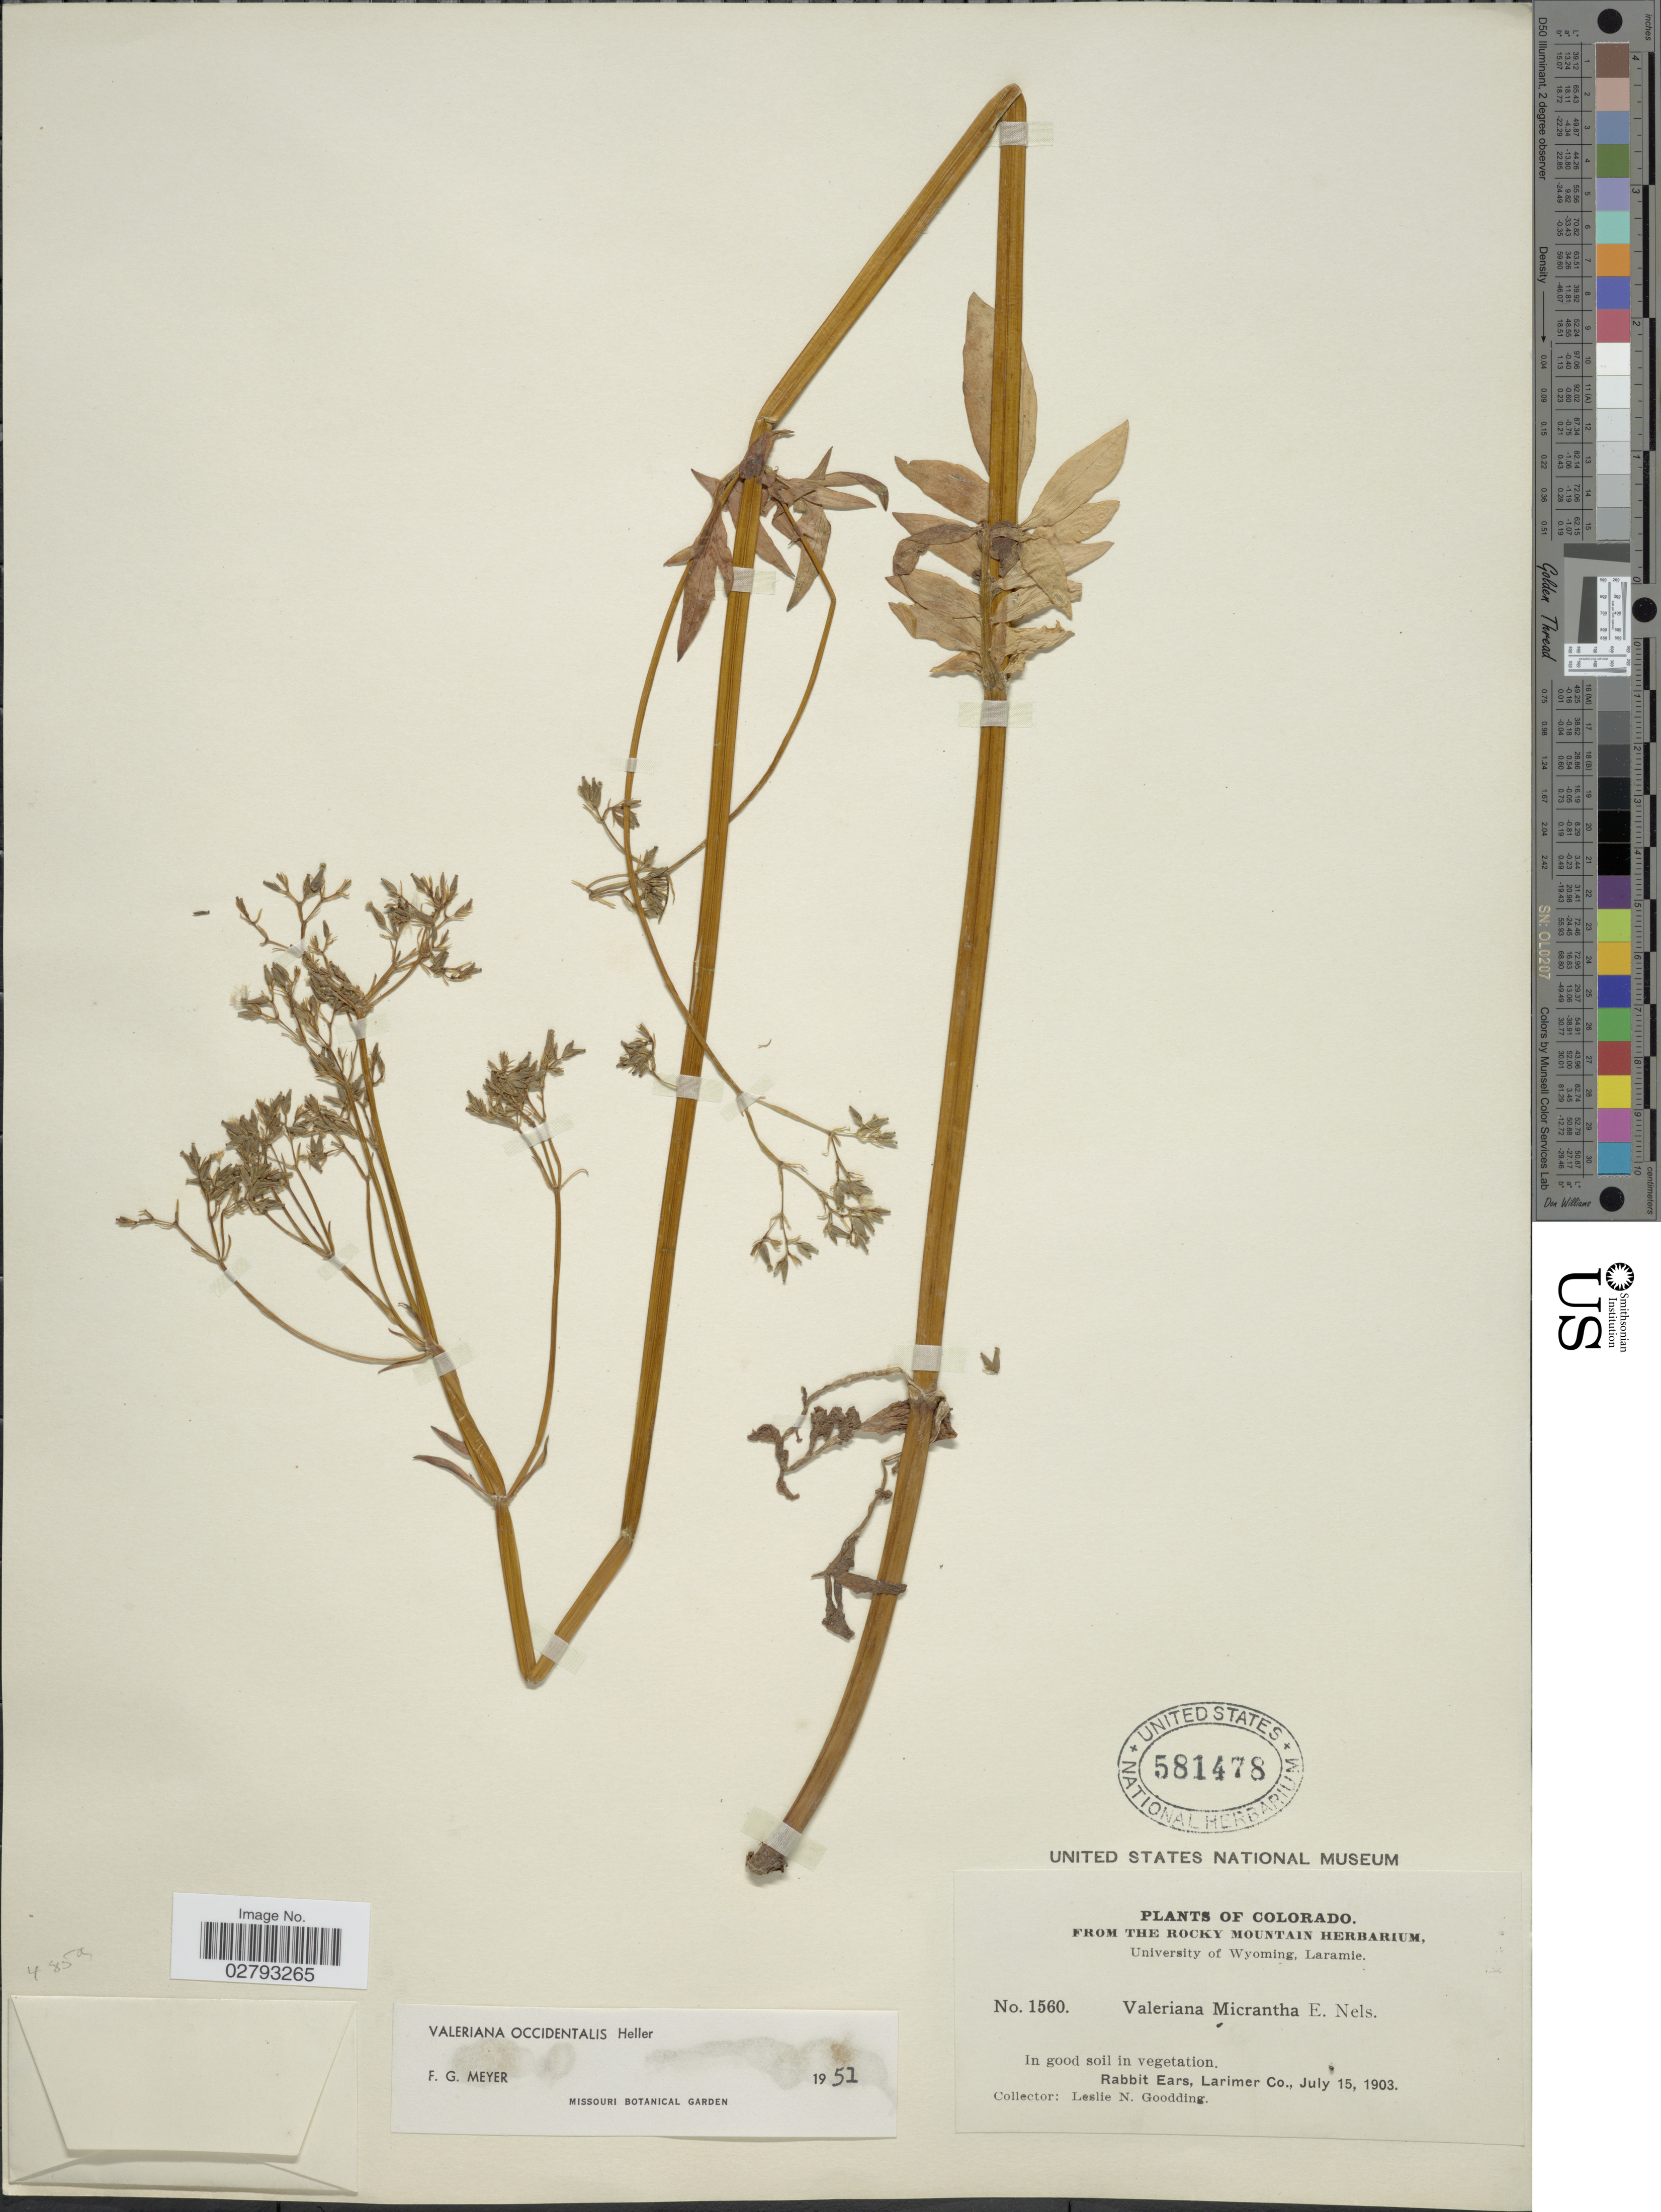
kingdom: Plantae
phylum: Tracheophyta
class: Magnoliopsida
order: Dipsacales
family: Caprifoliaceae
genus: Valeriana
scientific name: Valeriana occidentalis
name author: A. Heller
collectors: L. N. Goodding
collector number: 1560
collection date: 1903-07-15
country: United States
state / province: Colorado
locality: Rabbit Ears, Larimer Co.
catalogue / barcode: US 581478